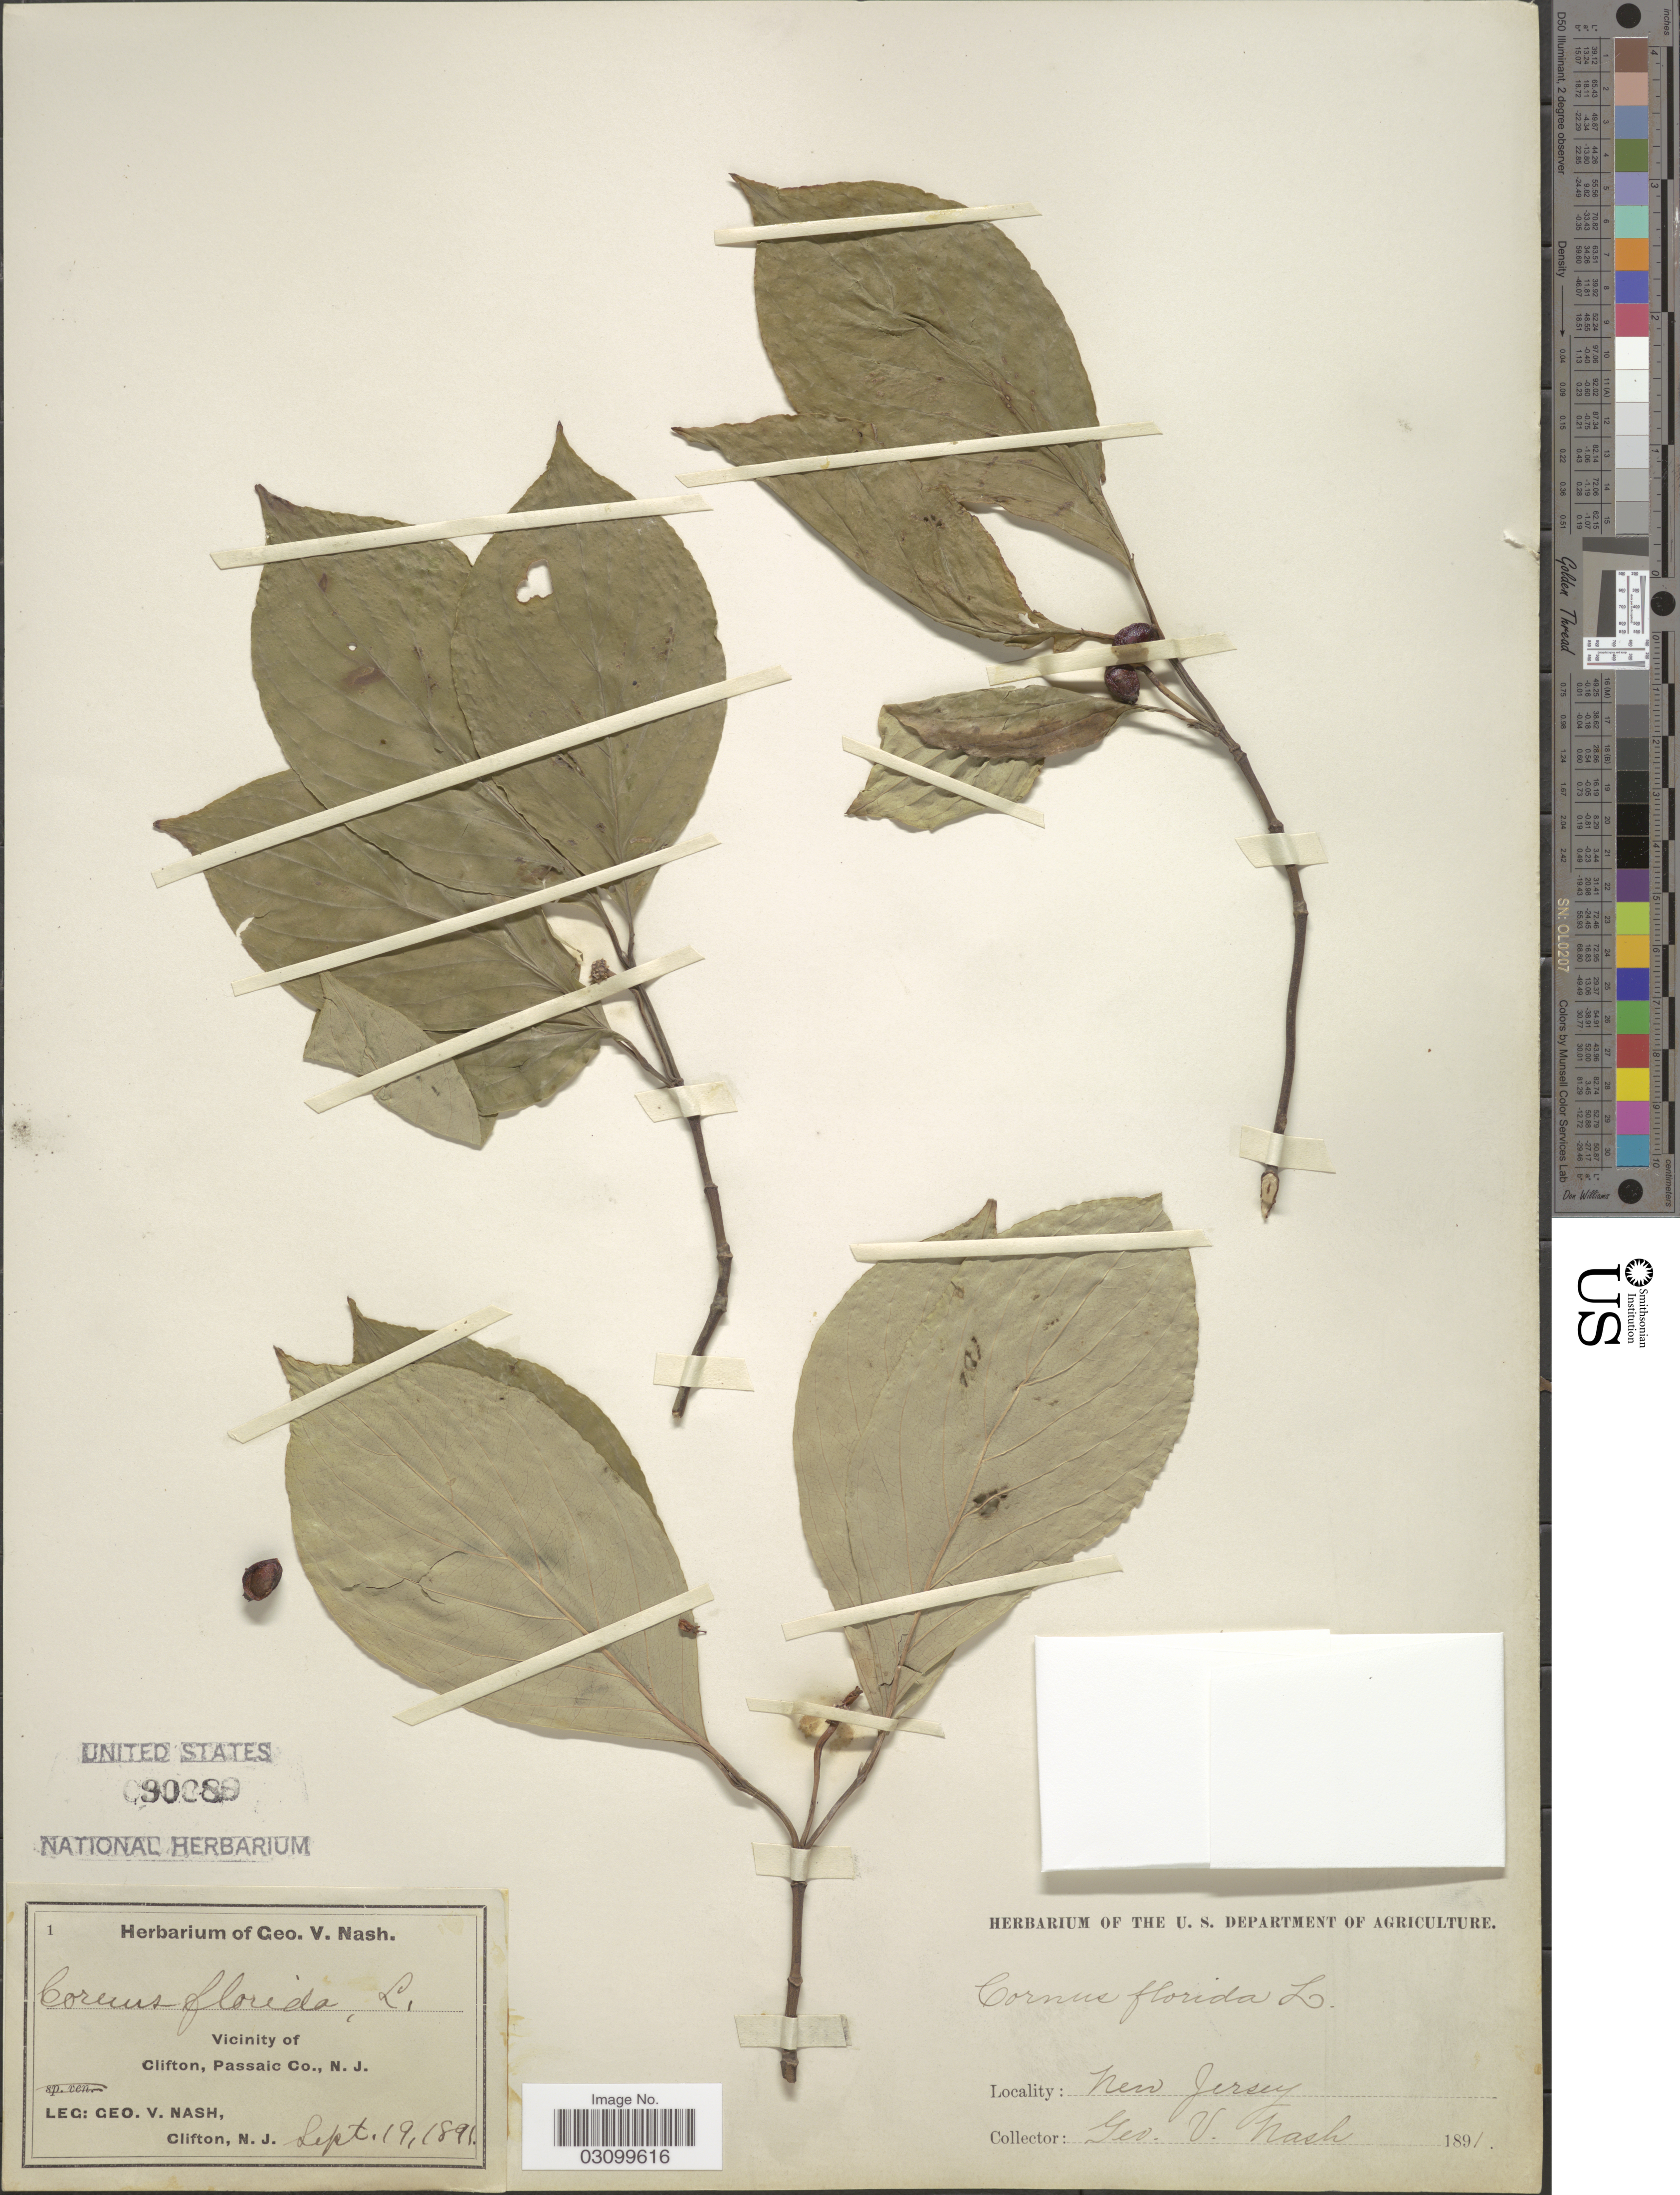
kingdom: Plantae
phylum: Tracheophyta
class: Magnoliopsida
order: Cornales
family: Cornaceae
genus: Cornus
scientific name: Cornus florida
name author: L.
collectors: G. V. Nash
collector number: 1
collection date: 1891-09-19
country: United States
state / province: New Jersey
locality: Vicinity of Clifton, Passaic Co.